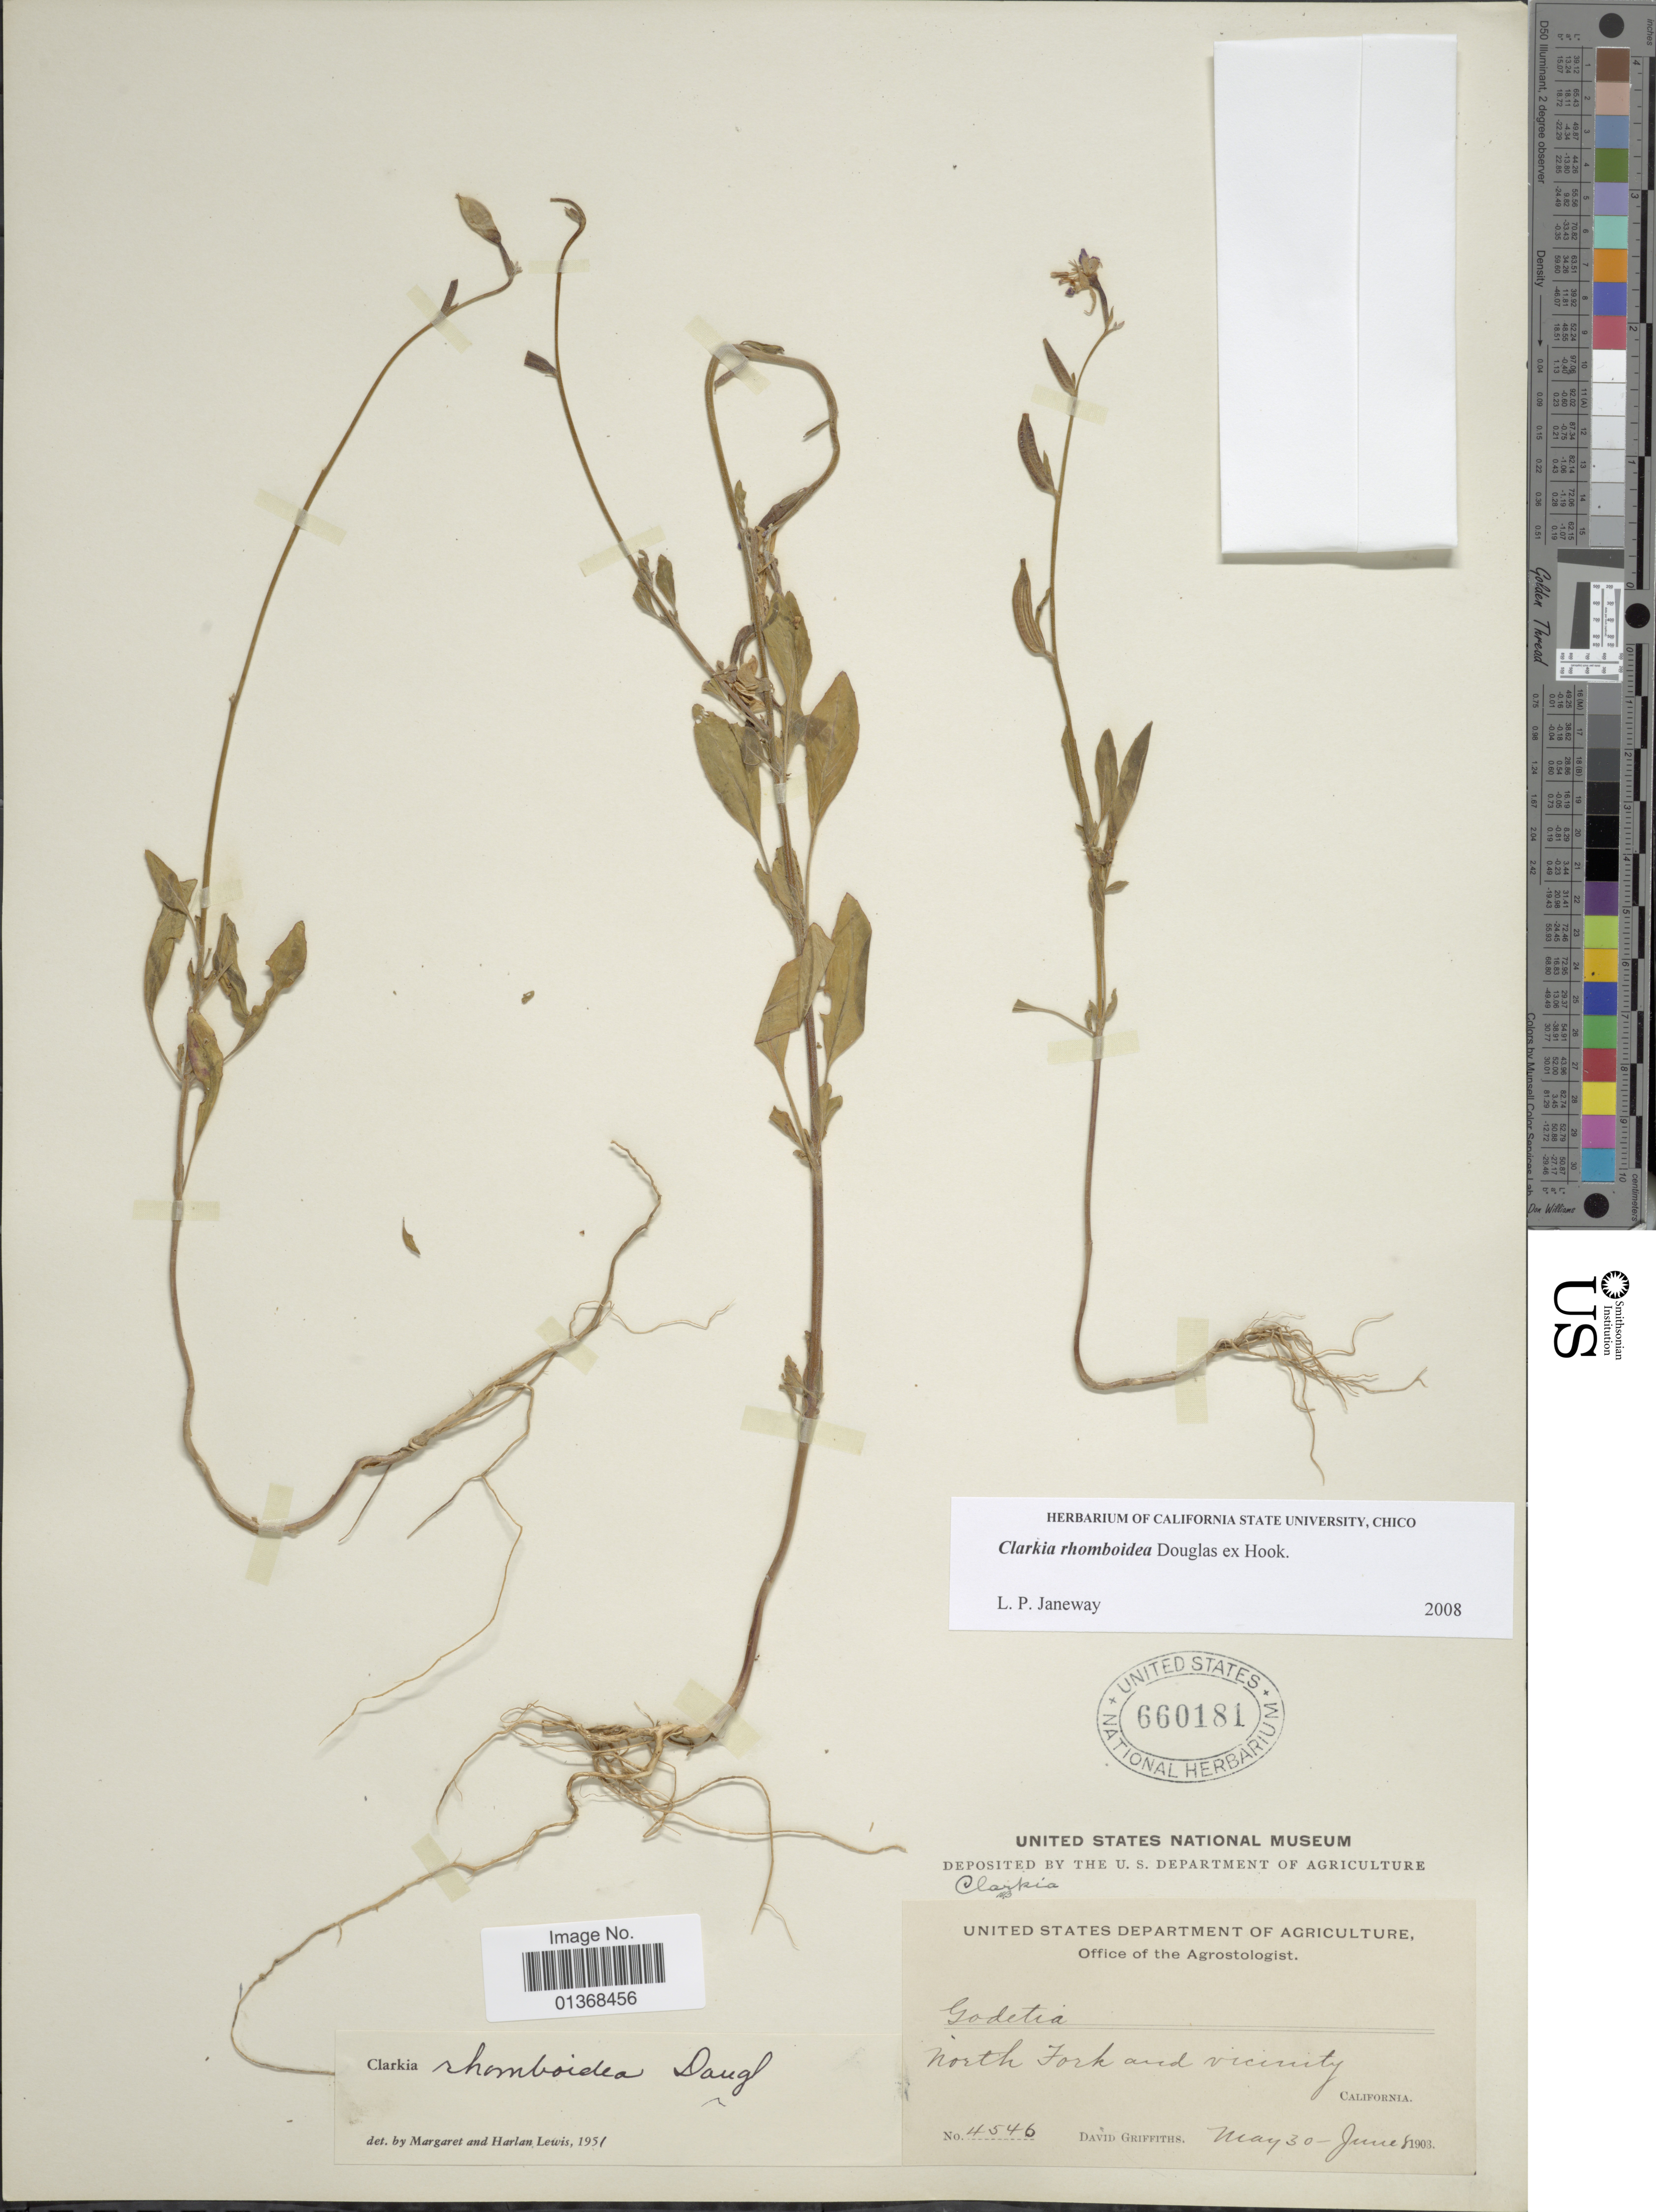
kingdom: Plantae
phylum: Tracheophyta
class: Magnoliopsida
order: Myrtales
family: Onagraceae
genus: Clarkia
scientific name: Clarkia rhomboidea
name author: Douglas ex Hook.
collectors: D. Griffiths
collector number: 4546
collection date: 1903-05-30/1903-06-08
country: United States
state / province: California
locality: North Fork and vicinity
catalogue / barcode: US 660181